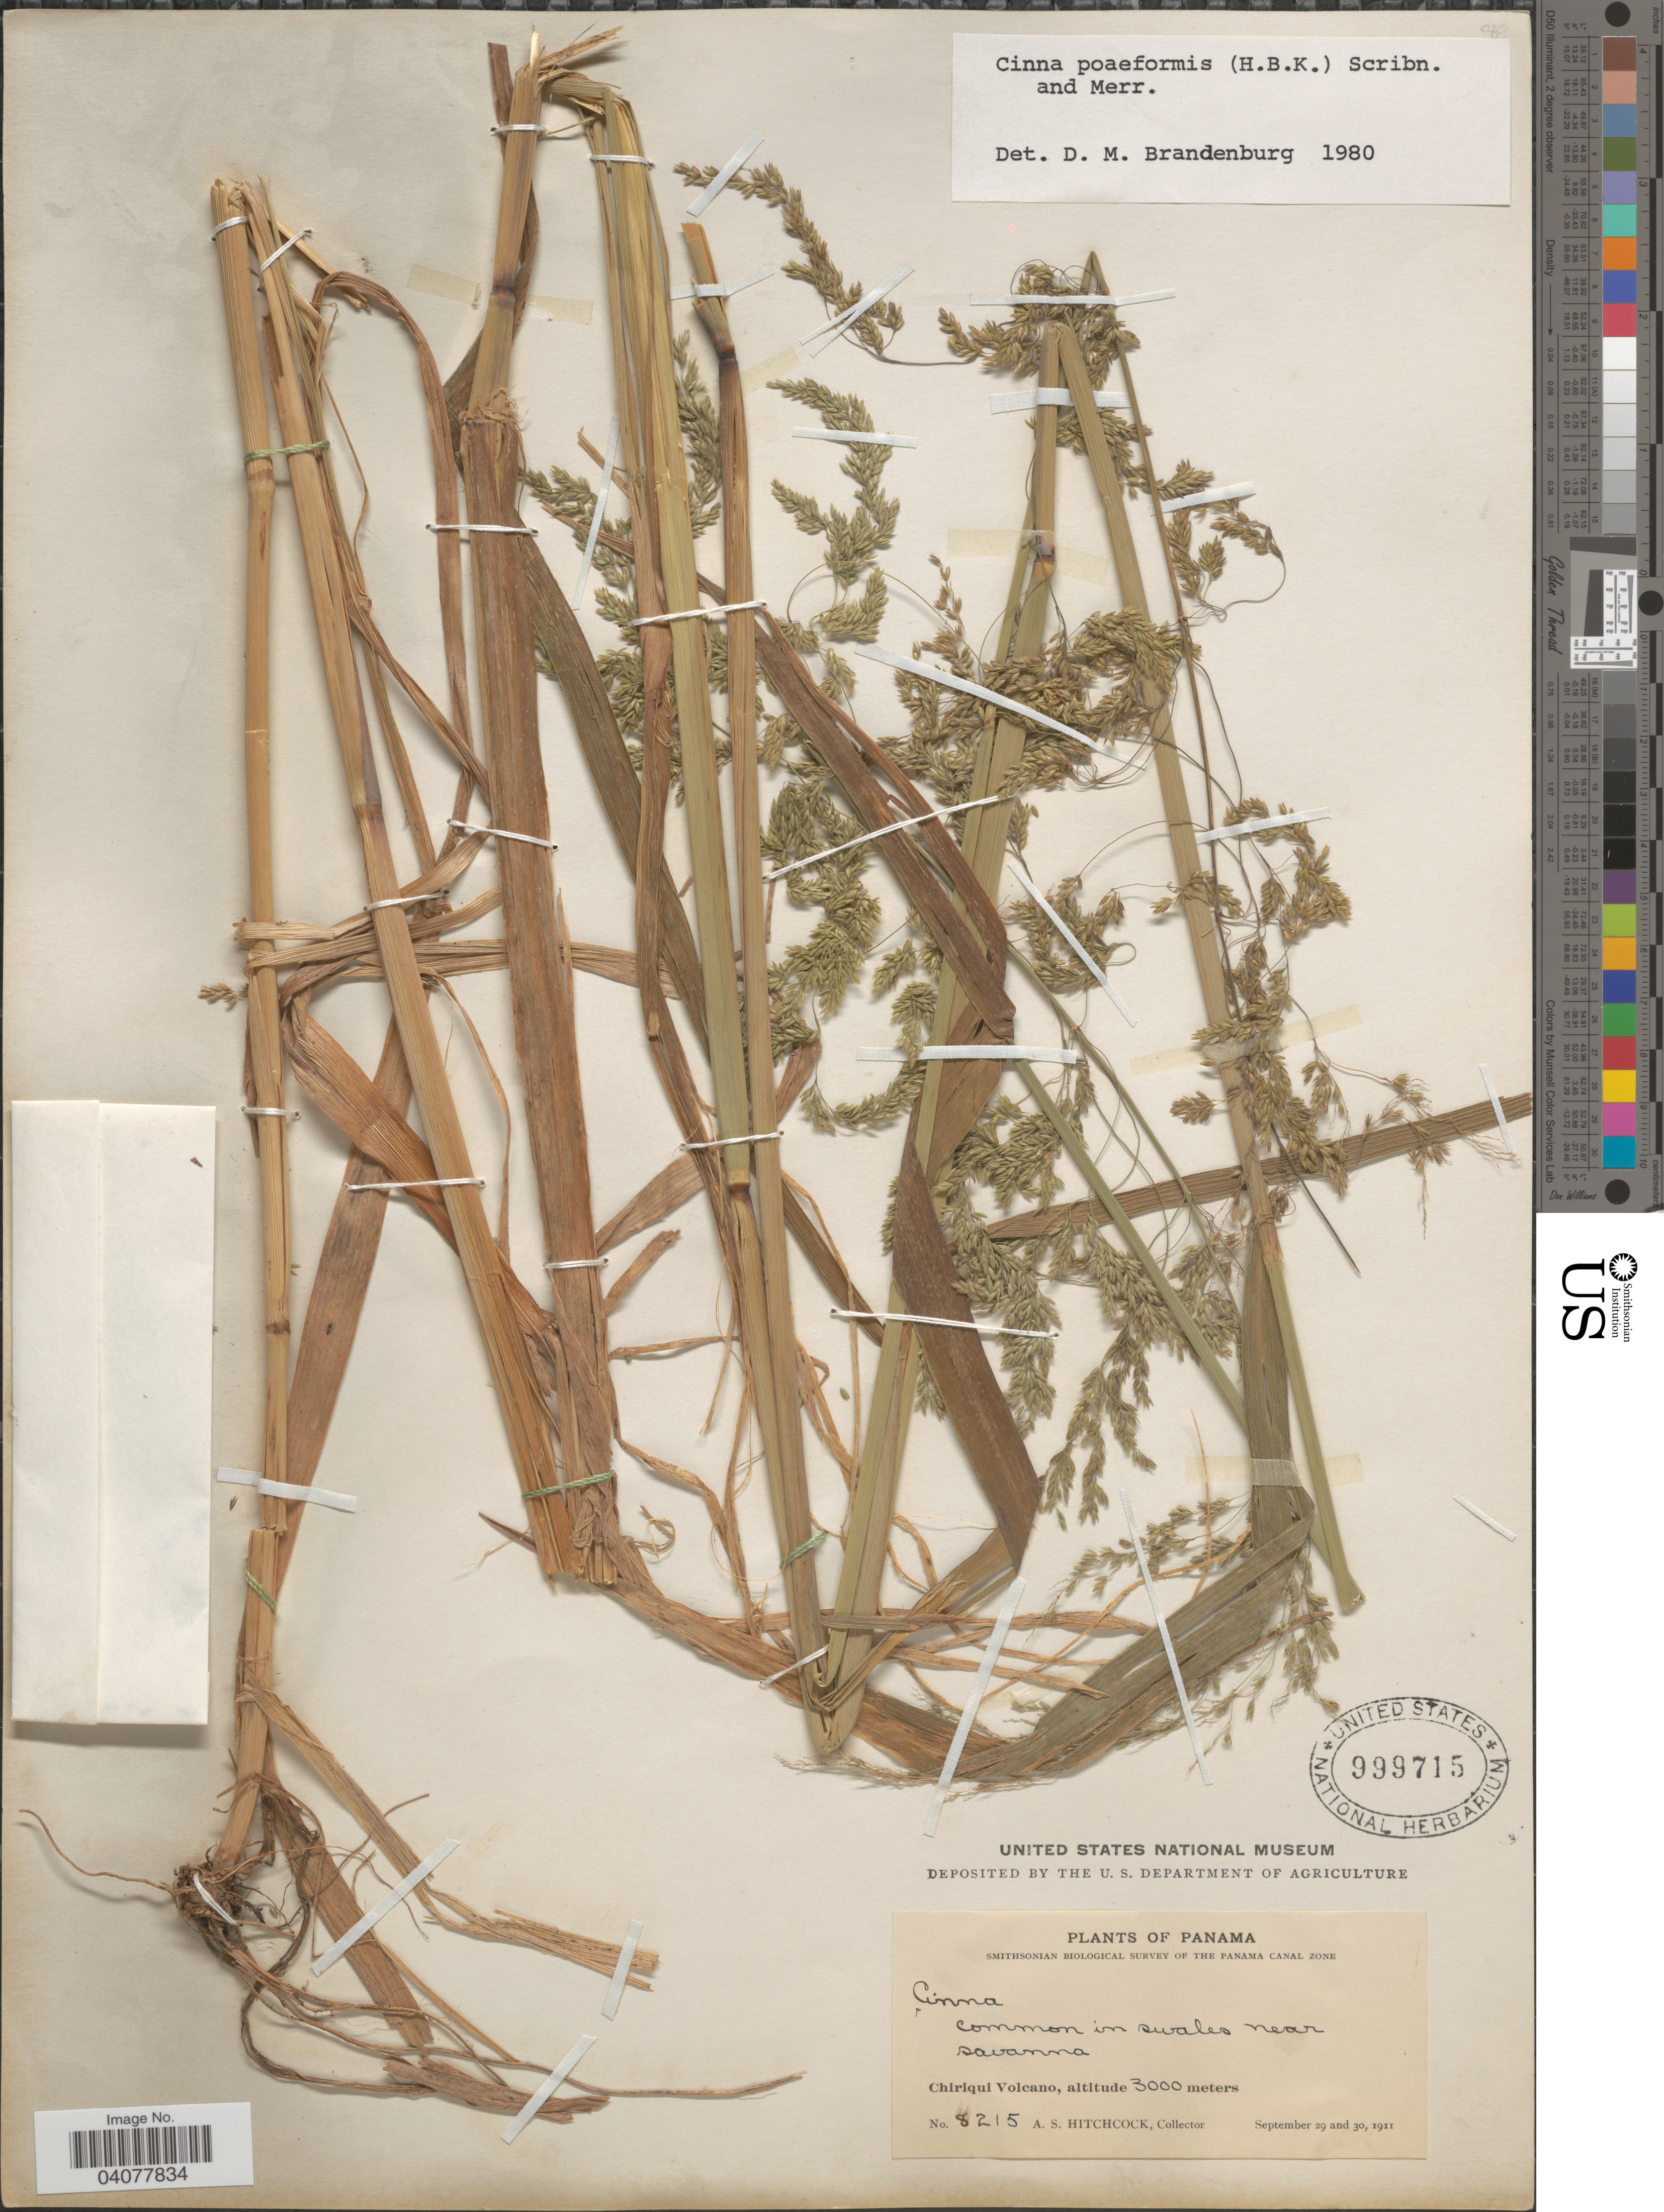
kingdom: Plantae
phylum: Tracheophyta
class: Liliopsida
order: Poales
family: Poaceae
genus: Cinna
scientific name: Cinna poiformis (Kunth) Scribn. & Merr.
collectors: A. S. Hitchcock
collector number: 8215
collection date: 1911-09-29/1911-09-30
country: Panama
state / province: Chiriqui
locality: Smithsonian Biological Survey of the Panama Canal Zone. Common in swales near savanna. Chiriqui Volcano.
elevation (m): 3000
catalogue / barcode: US 999715